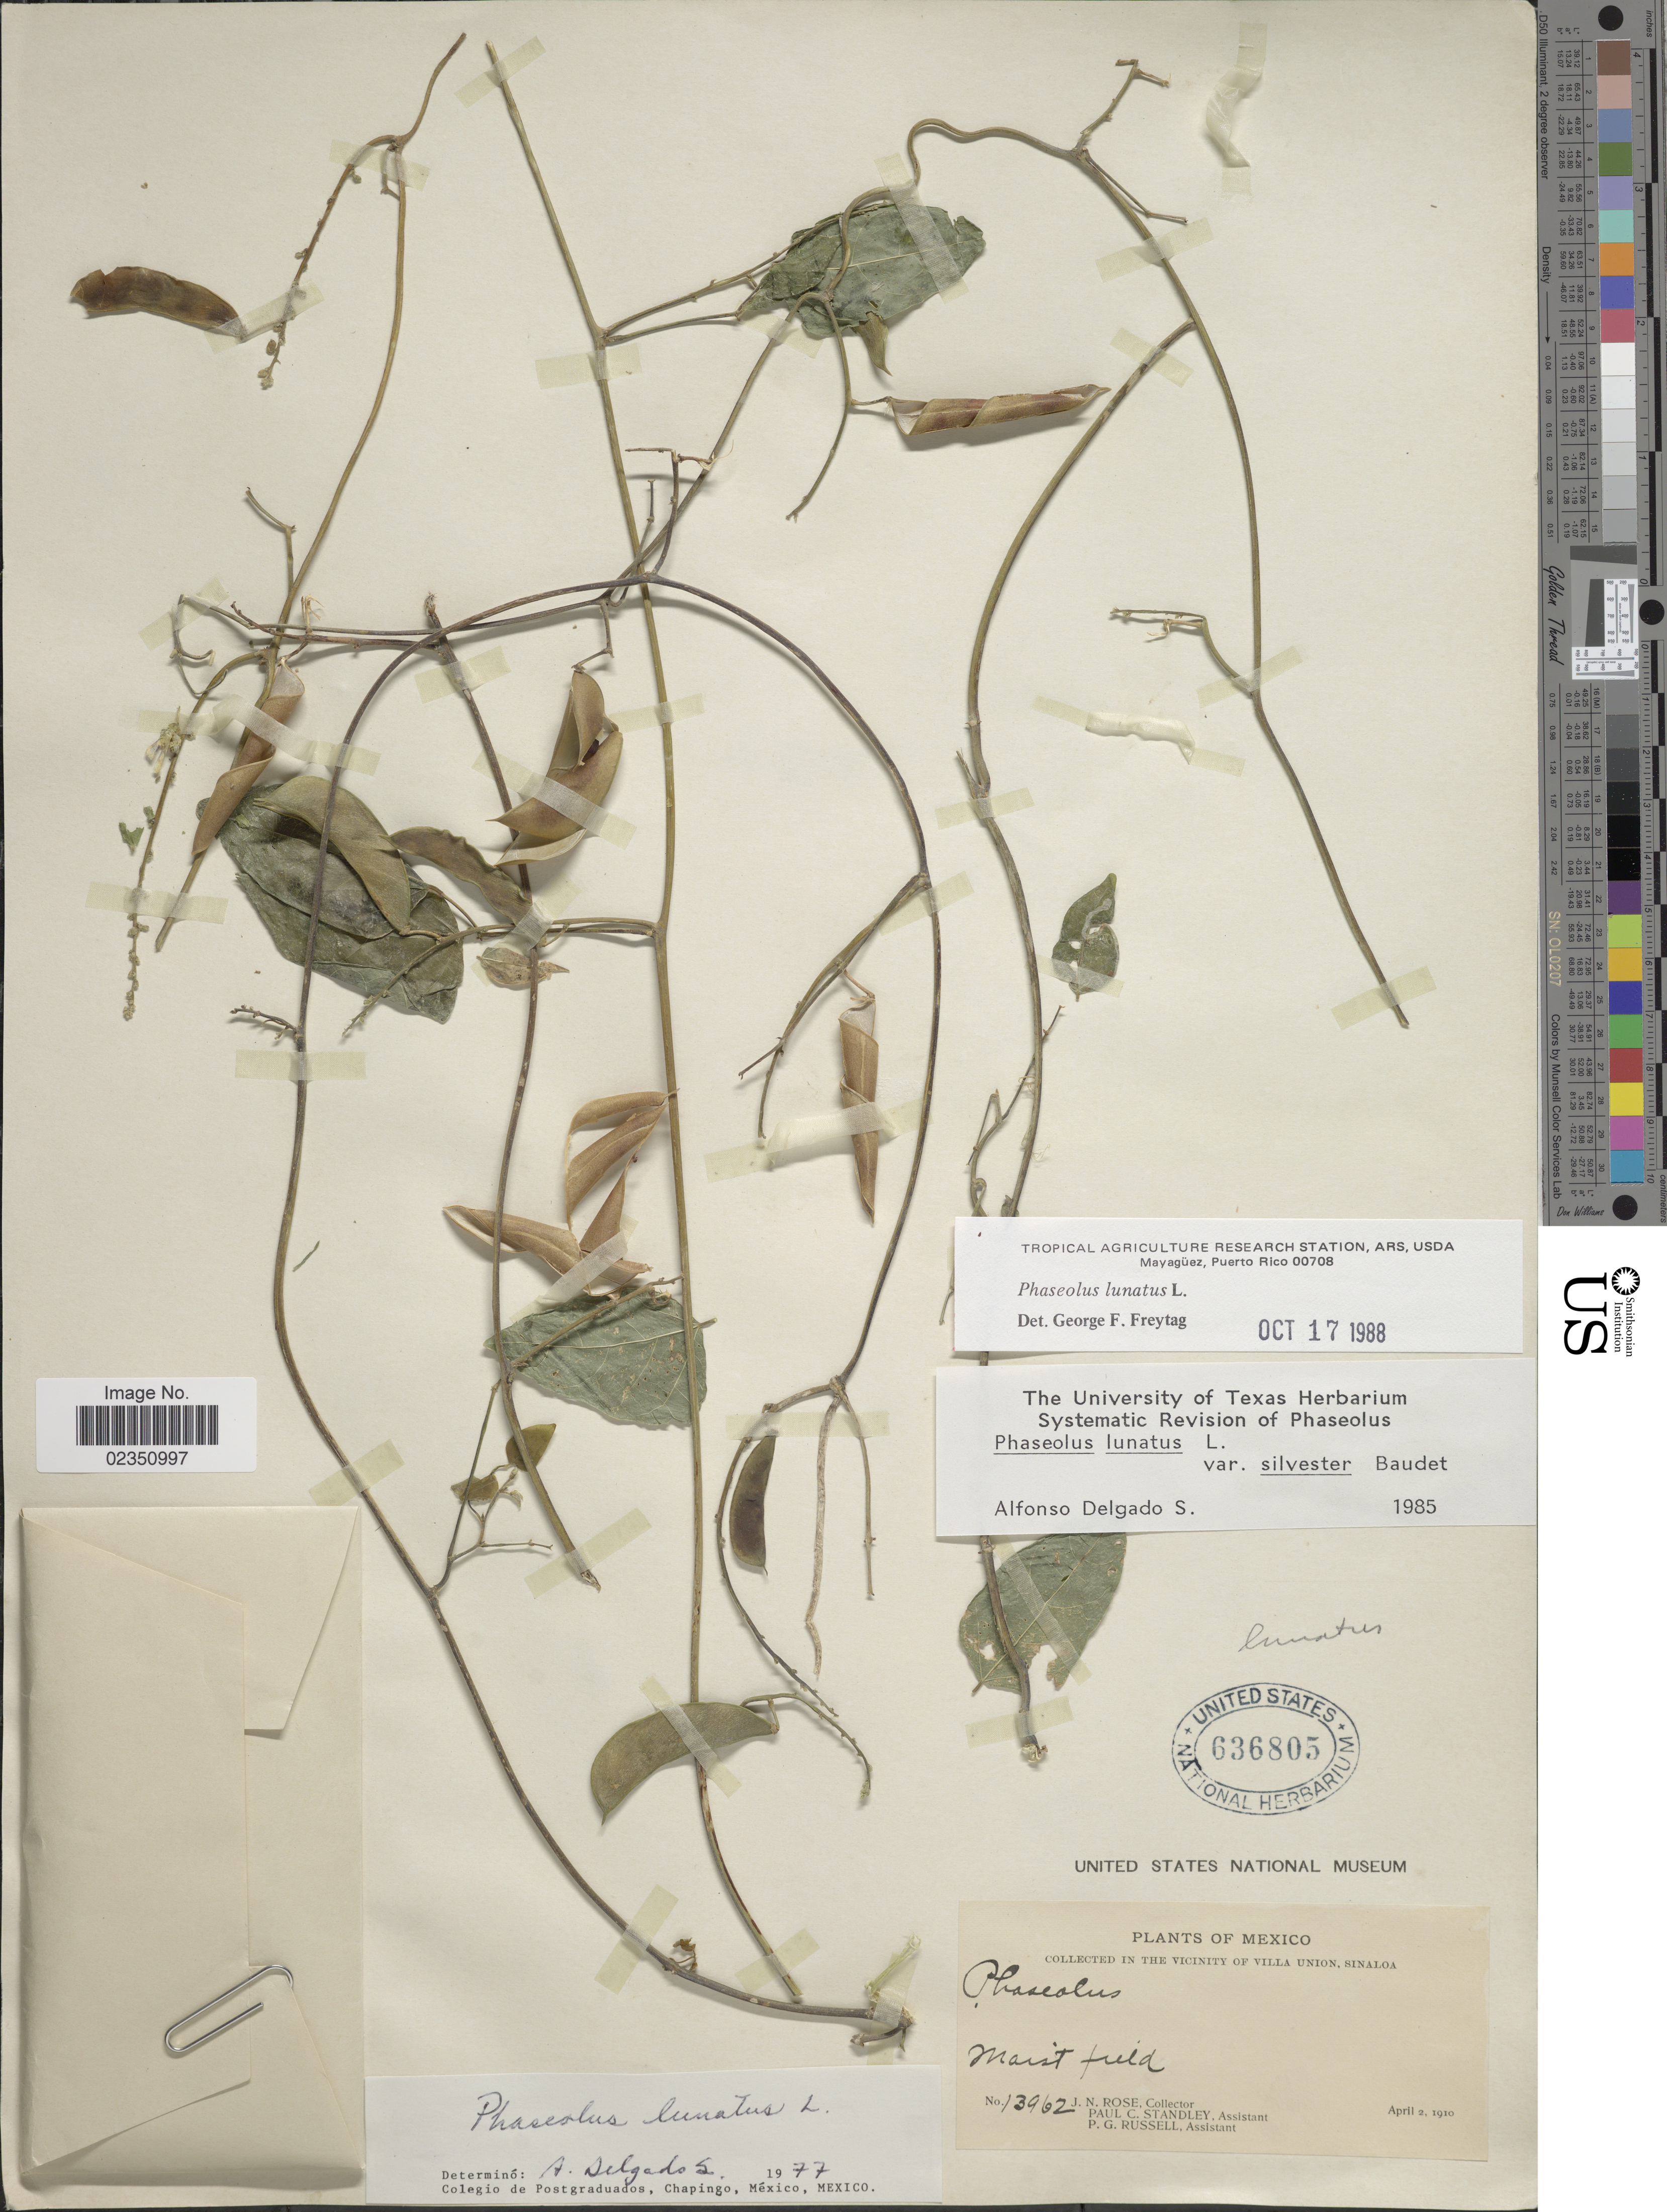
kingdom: Plantae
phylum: Tracheophyta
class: Magnoliopsida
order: Fabales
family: Fabaceae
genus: Phaseolus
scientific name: Phaseolus lunatus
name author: L.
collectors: J. N. Rose, P. C. Standley & P. G. Russell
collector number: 13962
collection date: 1910-04-02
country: Mexico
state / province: Sinaloa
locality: In the Vicinity of Villa Union, Moist field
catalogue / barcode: US 636805